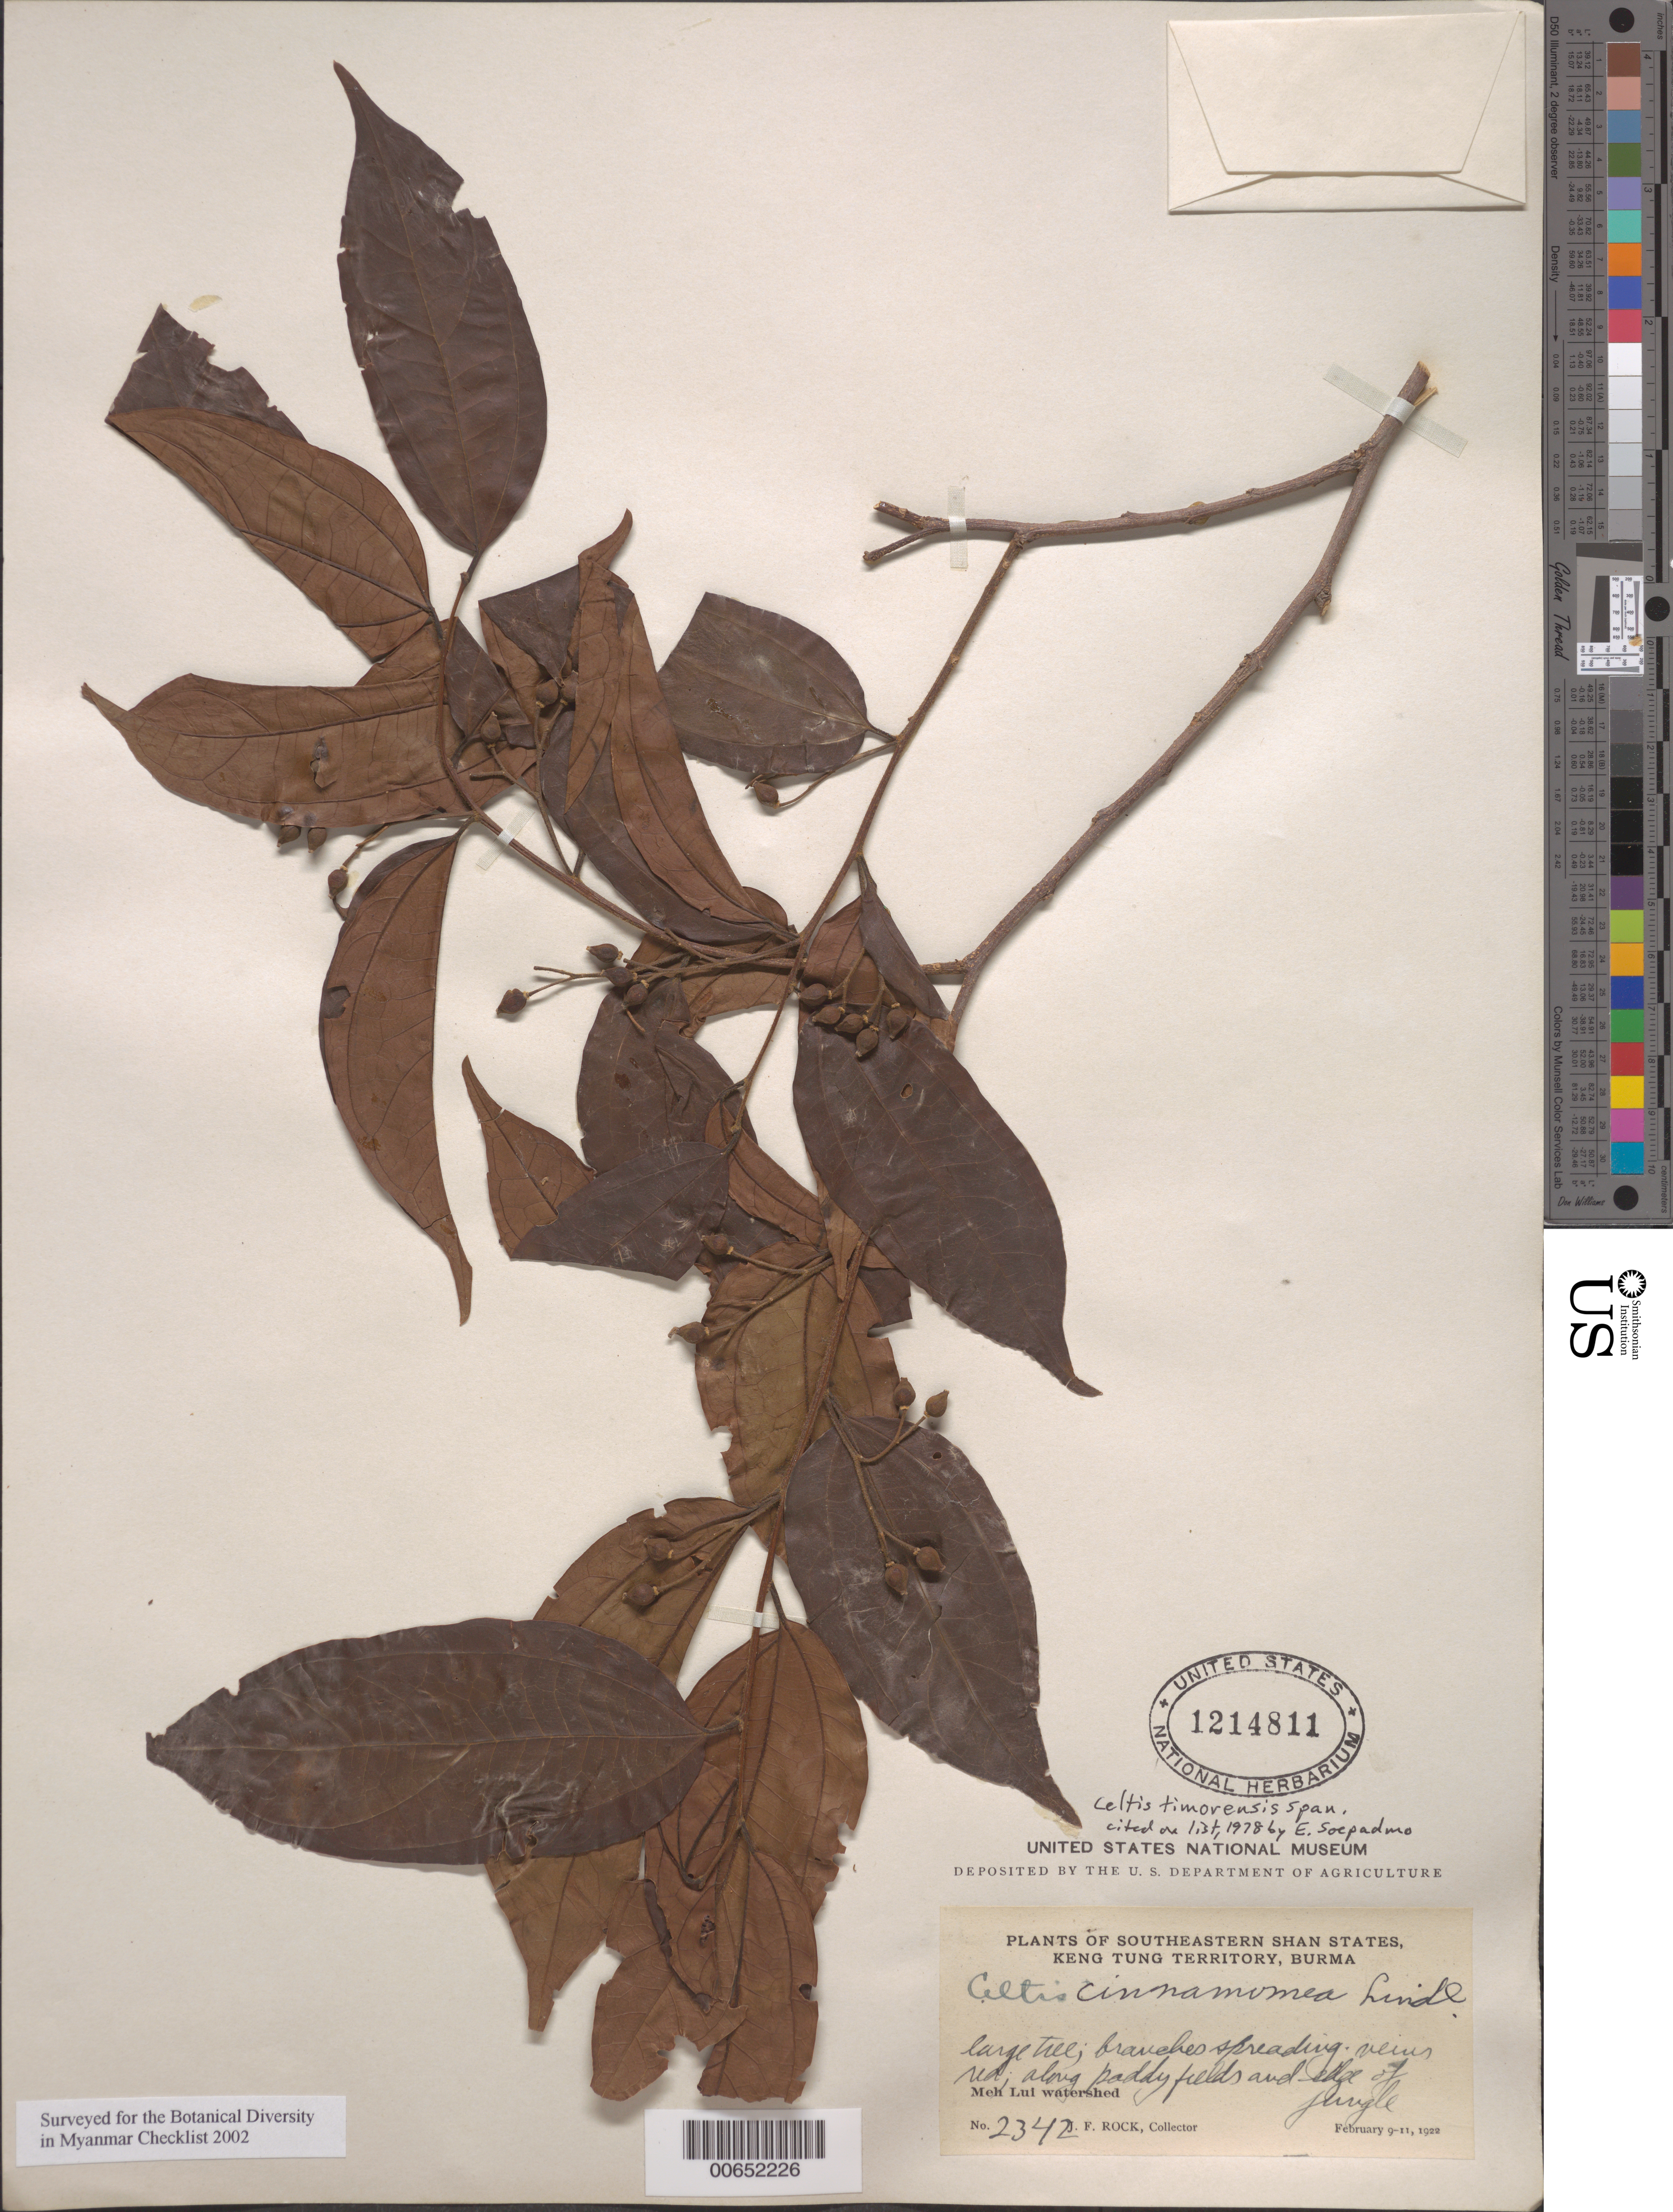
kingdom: Plantae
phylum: Tracheophyta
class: Magnoliopsida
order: Rosales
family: Cannabaceae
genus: Celtis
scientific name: Celtis timorensis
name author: Spanoghe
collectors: J. F. Rock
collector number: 2342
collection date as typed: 09 Feb 1922 to 11 Feb 1922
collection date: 1922-02-09/1922-02-11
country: Myanmar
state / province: Shan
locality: Meh Lui watershed.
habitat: Along paddy fields and edge of jungle.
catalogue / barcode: US 1214811